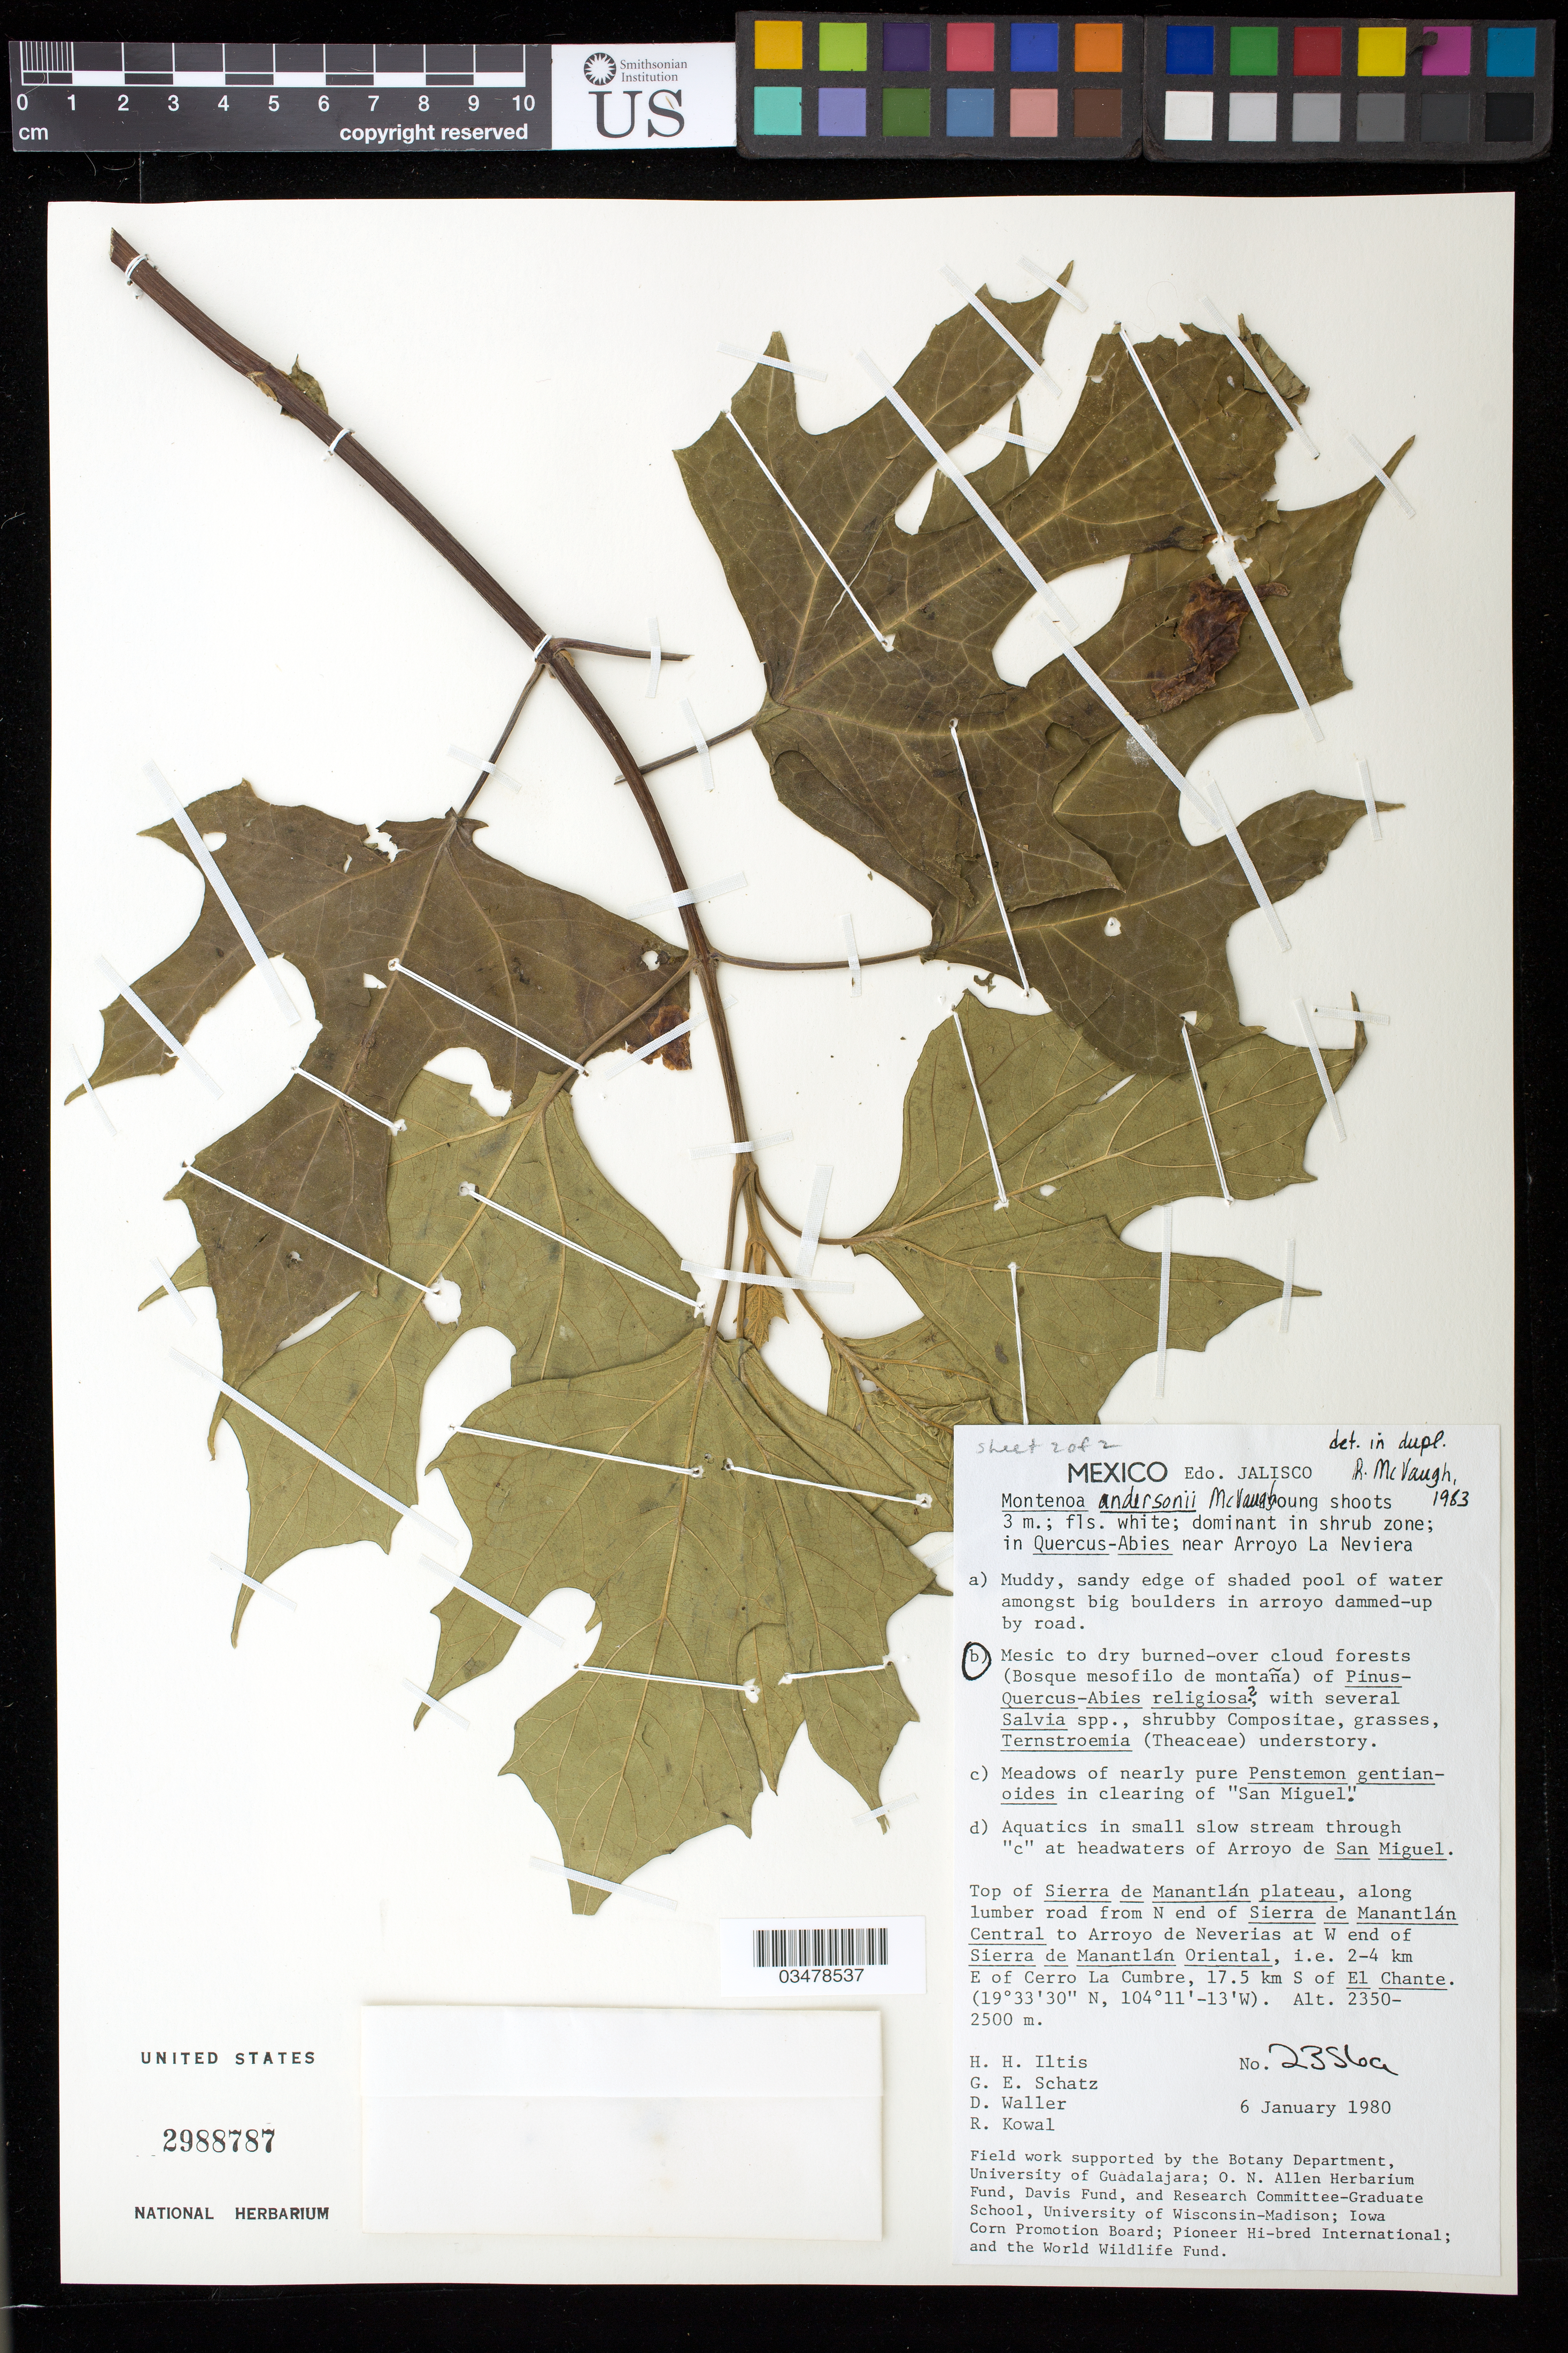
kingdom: Plantae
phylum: Tracheophyta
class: Magnoliopsida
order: Asterales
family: Asteraceae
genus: Montanoa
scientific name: Montanoa andersonii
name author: McVaugh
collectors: H. H. Iltis, G. Schatz, D. Waller, R. Kowal & G. Schatz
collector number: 2336 a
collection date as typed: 6 Jan 1980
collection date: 1980-01-06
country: Mexico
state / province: Jalisco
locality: Top of Sierra de Manatlan plateau, along lumber road from N end of Serra de Manantlan Central to Arroyo de Neverias at W end of Serria de Manatlan Oriental, i.e. 2-4 km E of Creeo La Cumbre, 17.5 km S of El Chante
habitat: Mesic to dry burned-over cloud forests (Bosque mesofilo de montana) of Pinus-Quercus-Abies religiosa, with several Salvia spp, shrubby compositae, grasses, Ternstroemia understory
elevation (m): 2350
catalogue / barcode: US 2988787